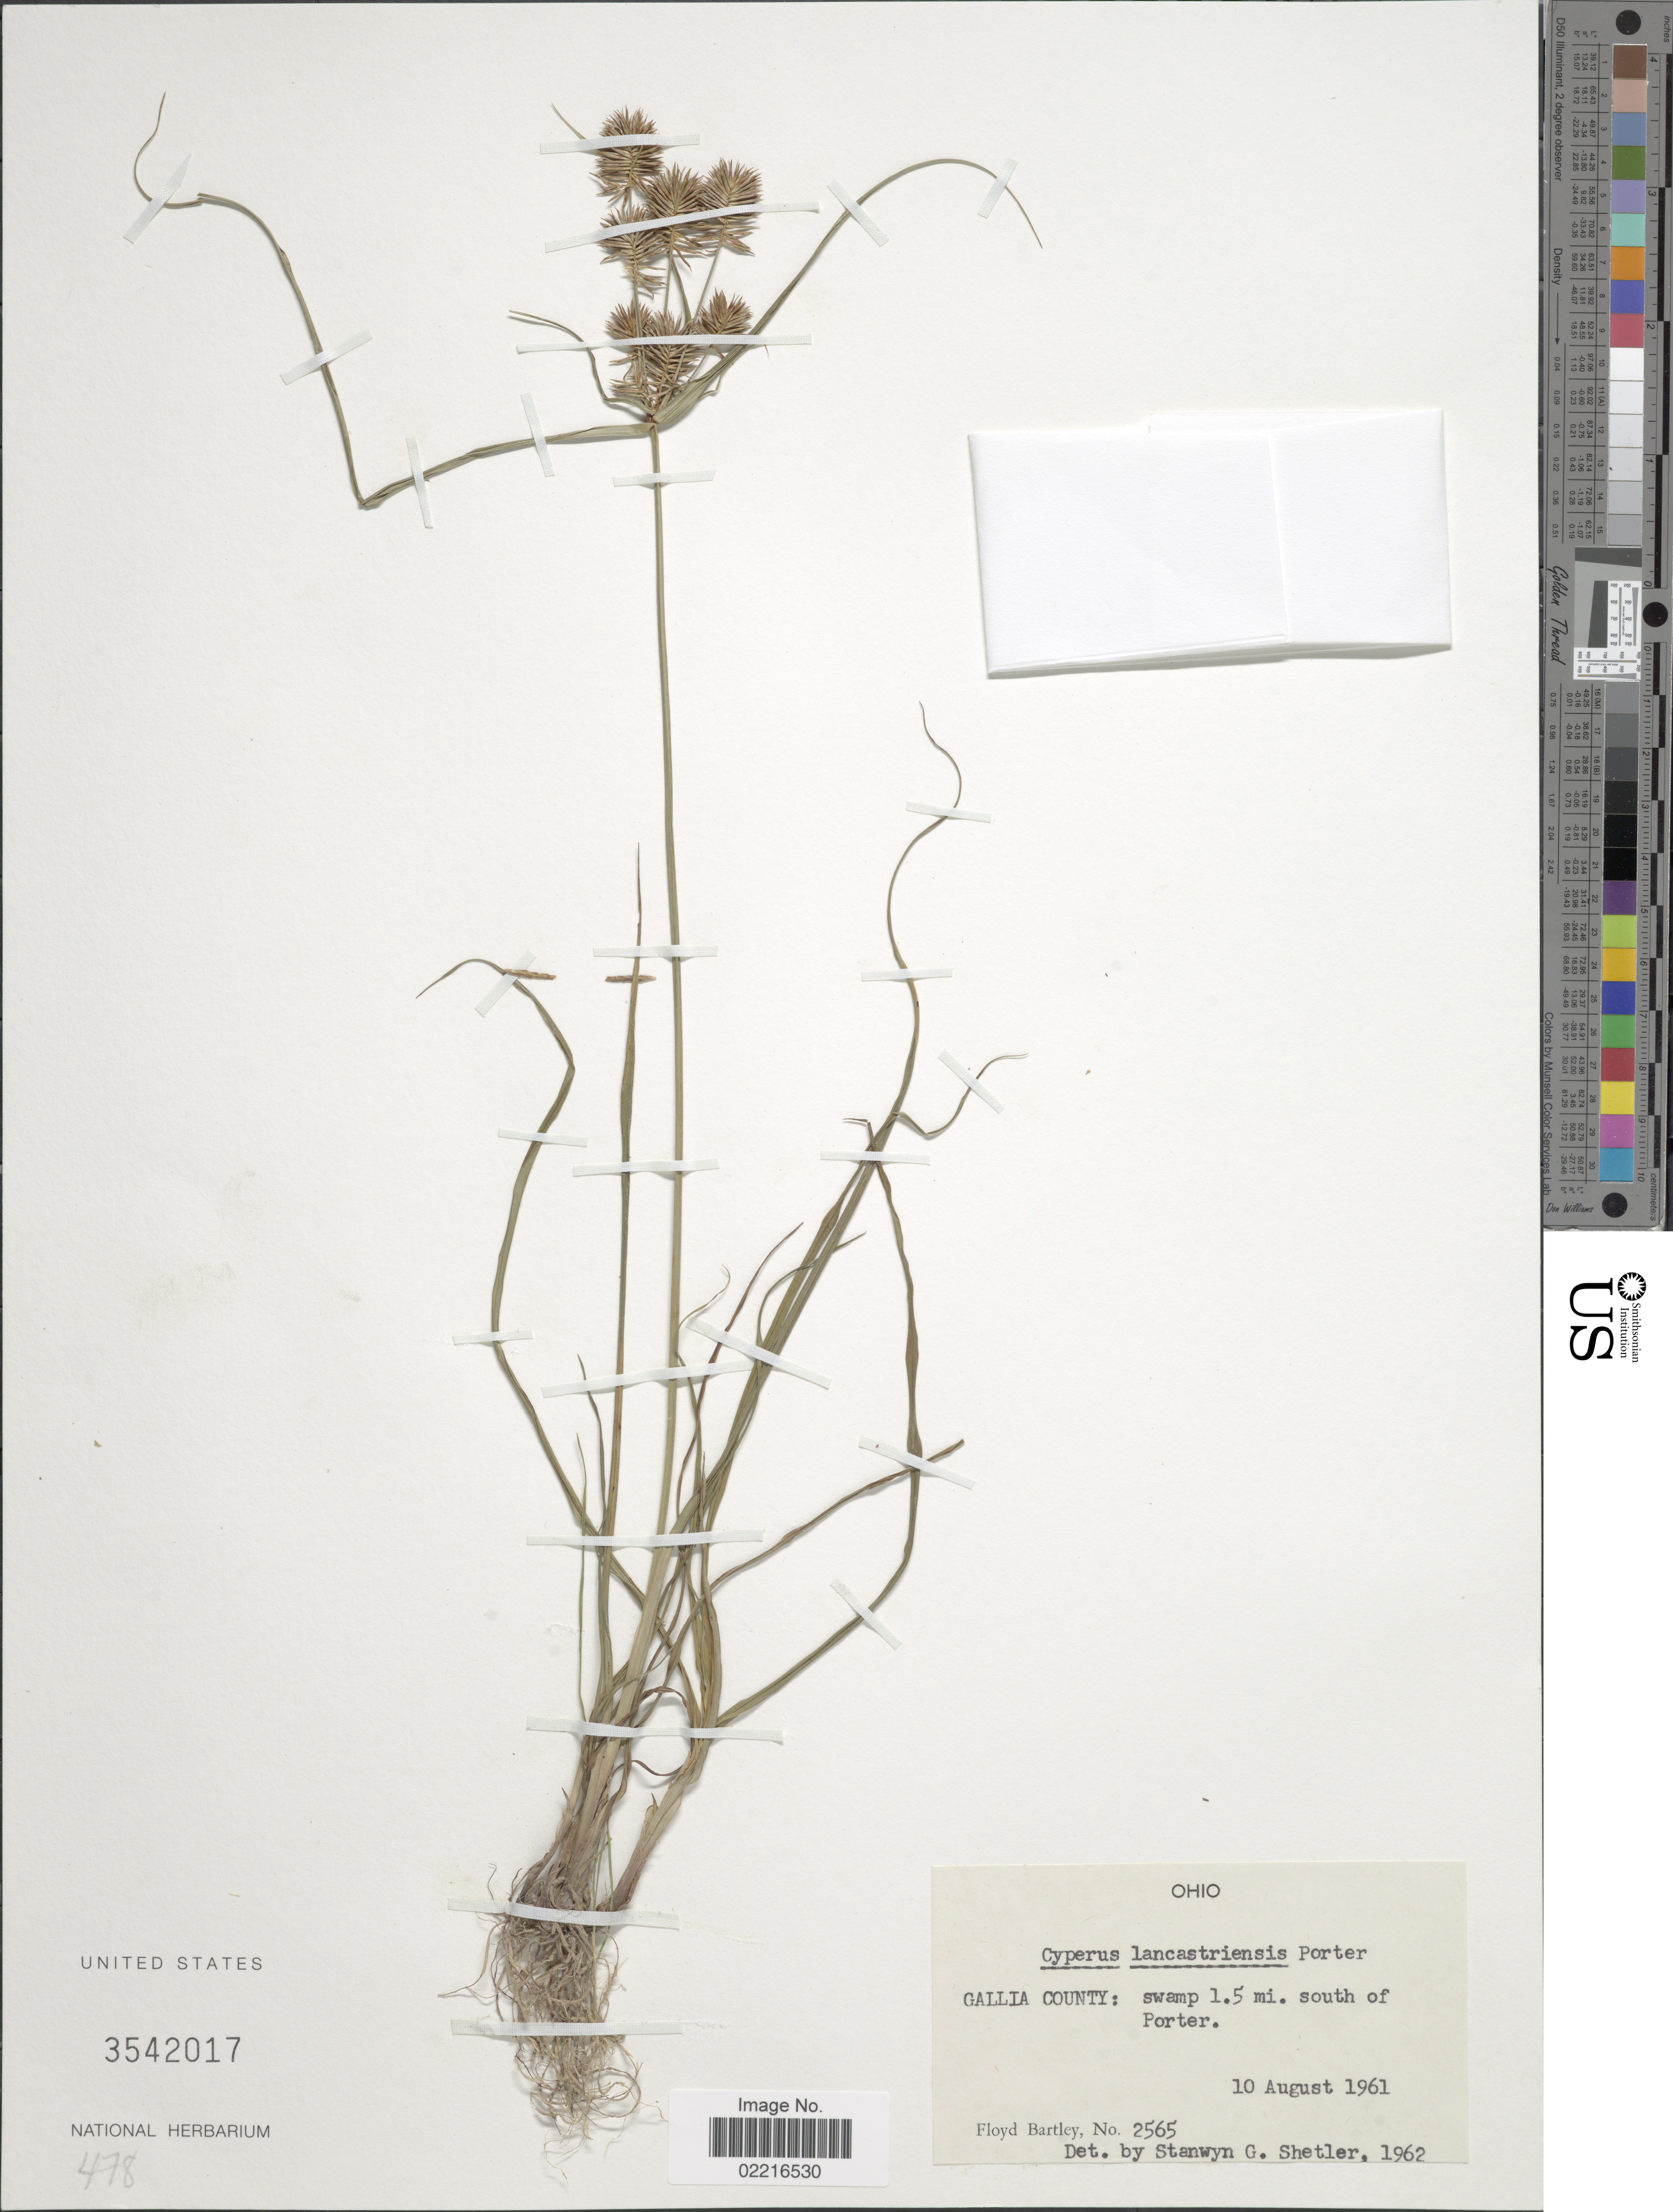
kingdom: Plantae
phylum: Tracheophyta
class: Liliopsida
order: Poales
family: Cyperaceae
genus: Cyperus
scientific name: Cyperus lancastriensis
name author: Porter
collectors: F. Bartley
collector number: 2565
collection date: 1961-08-10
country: United States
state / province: Ohio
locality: Gallia County, 1.5 mi south of Porter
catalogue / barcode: US 3542017